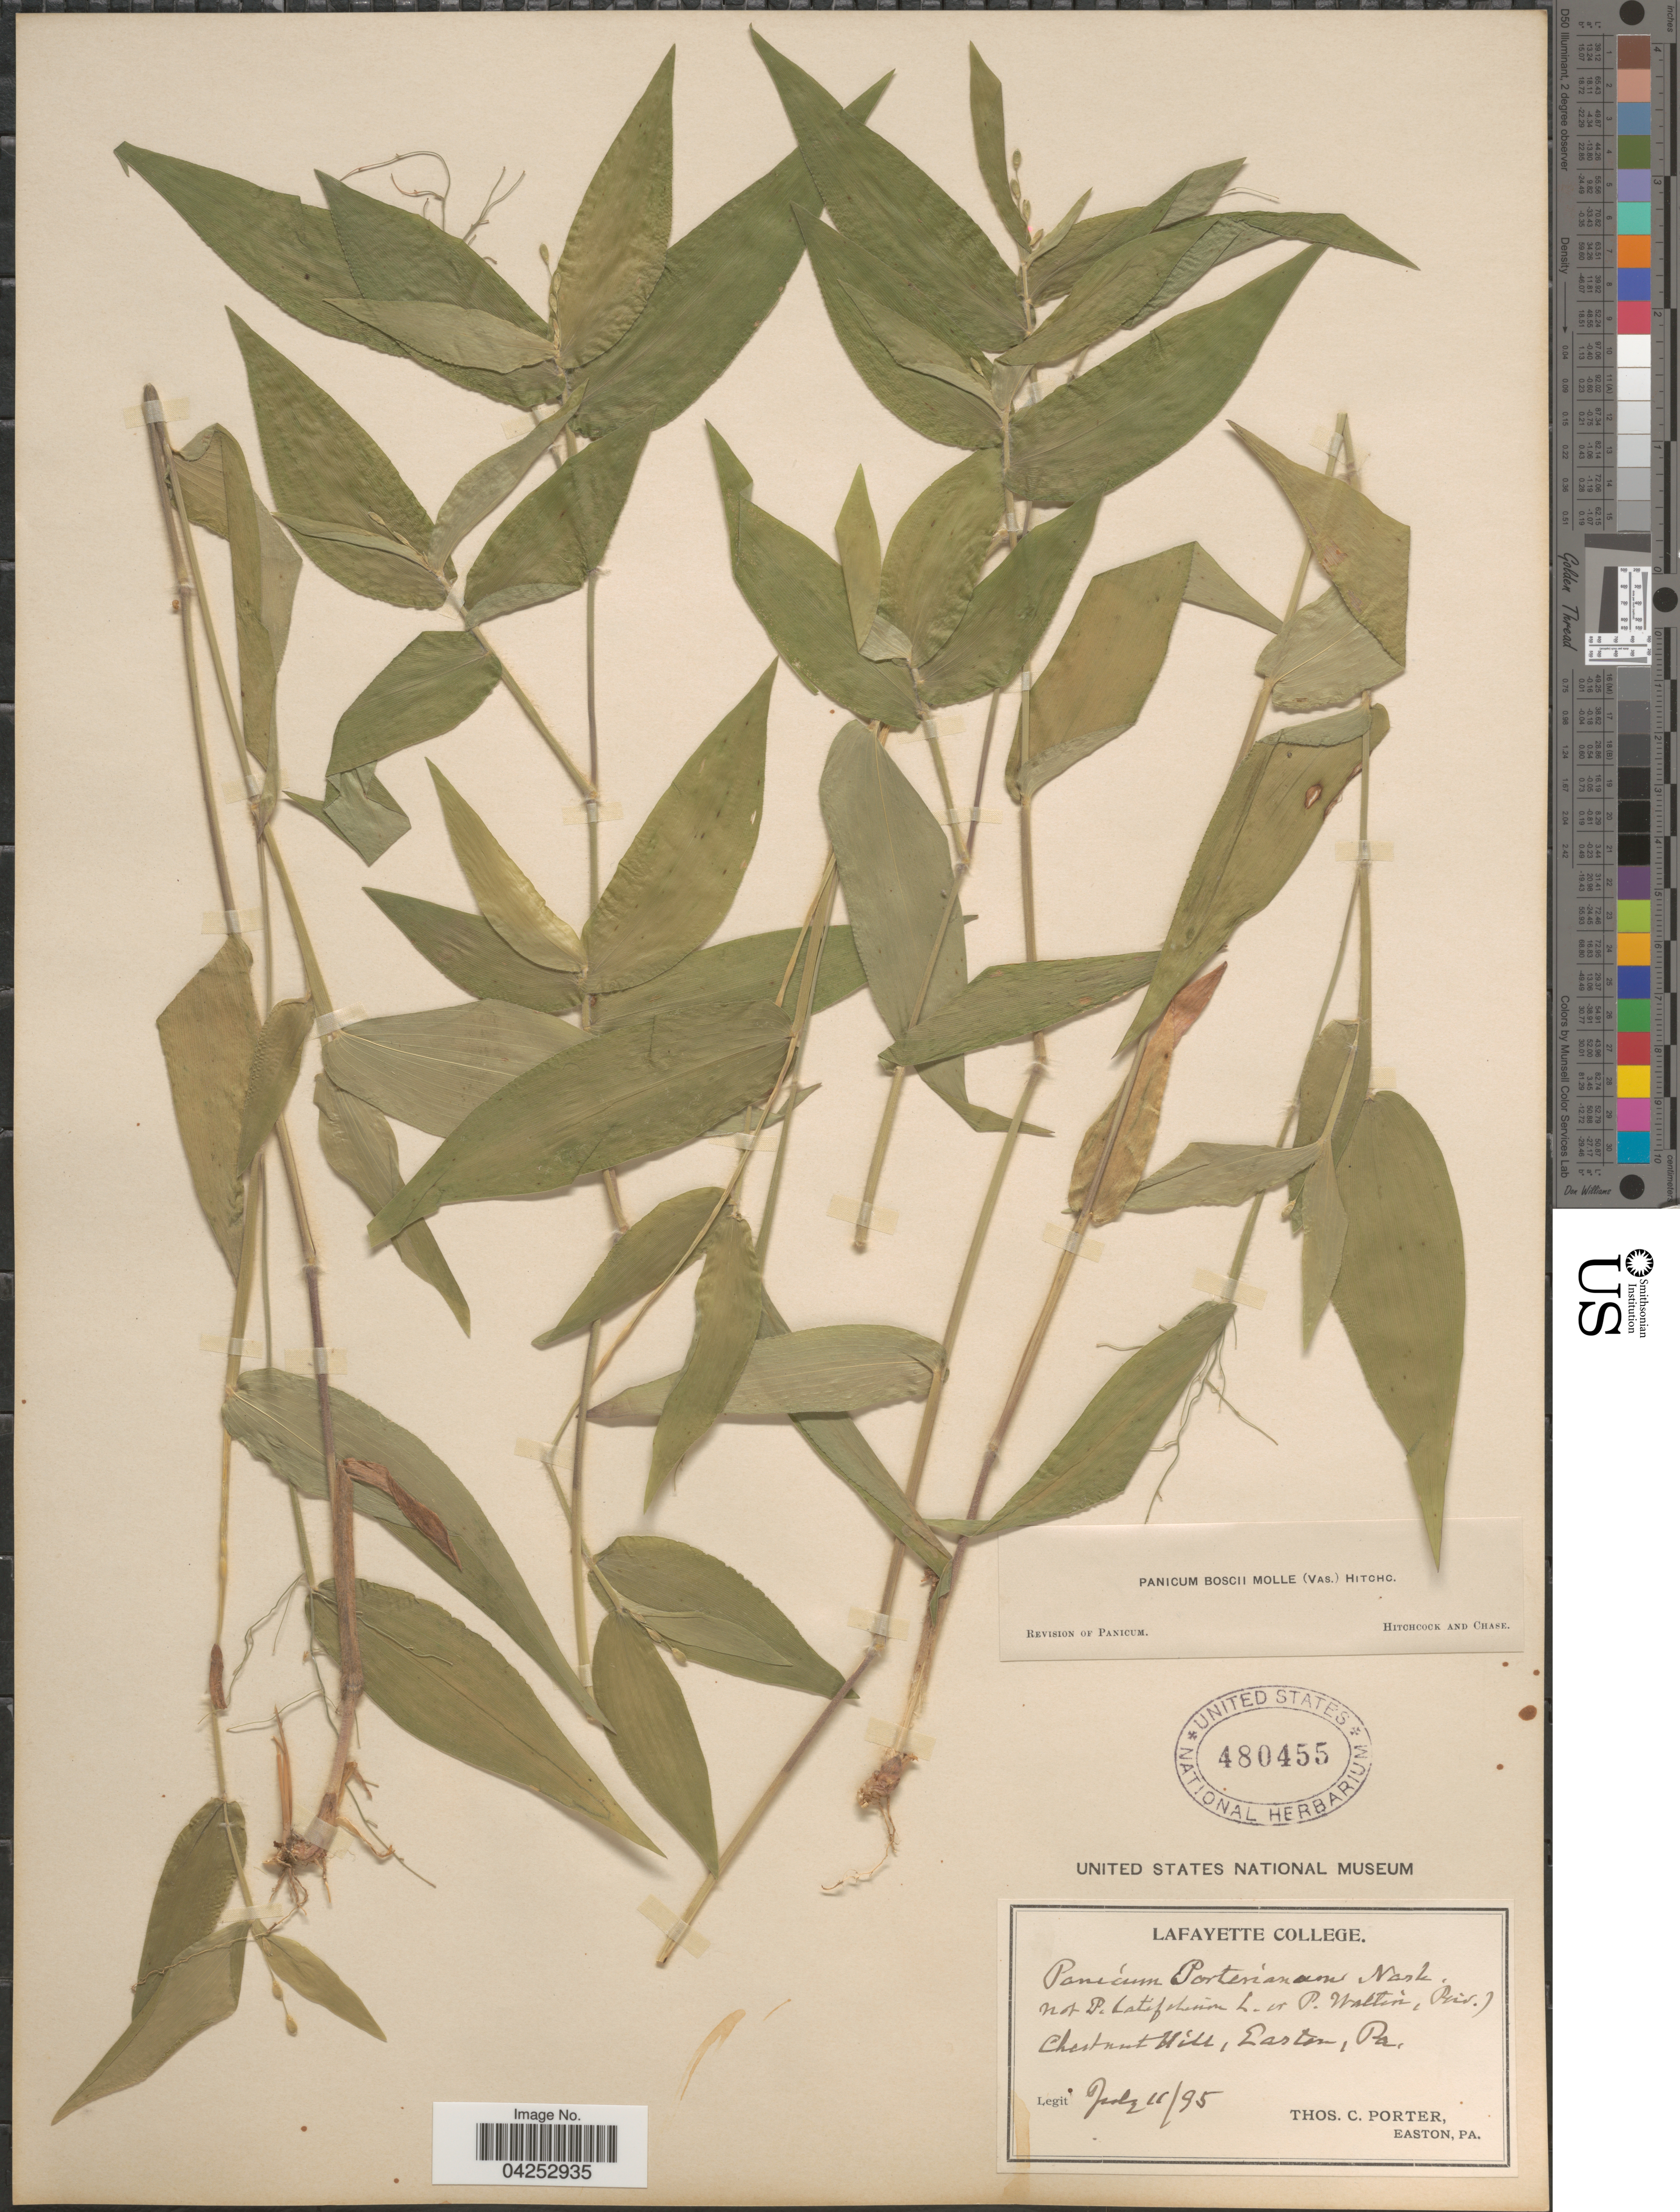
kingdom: Plantae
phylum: Tracheophyta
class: Liliopsida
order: Poales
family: Poaceae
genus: Dichanthelium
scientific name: Dichanthelium boscii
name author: (Poir.) Gould & C.A. Clark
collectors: T. Porter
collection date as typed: Transcribed d/m/y: 11/7/95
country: United States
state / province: Pennsylvania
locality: Chestnut Hill, Easton.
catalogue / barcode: US 480455